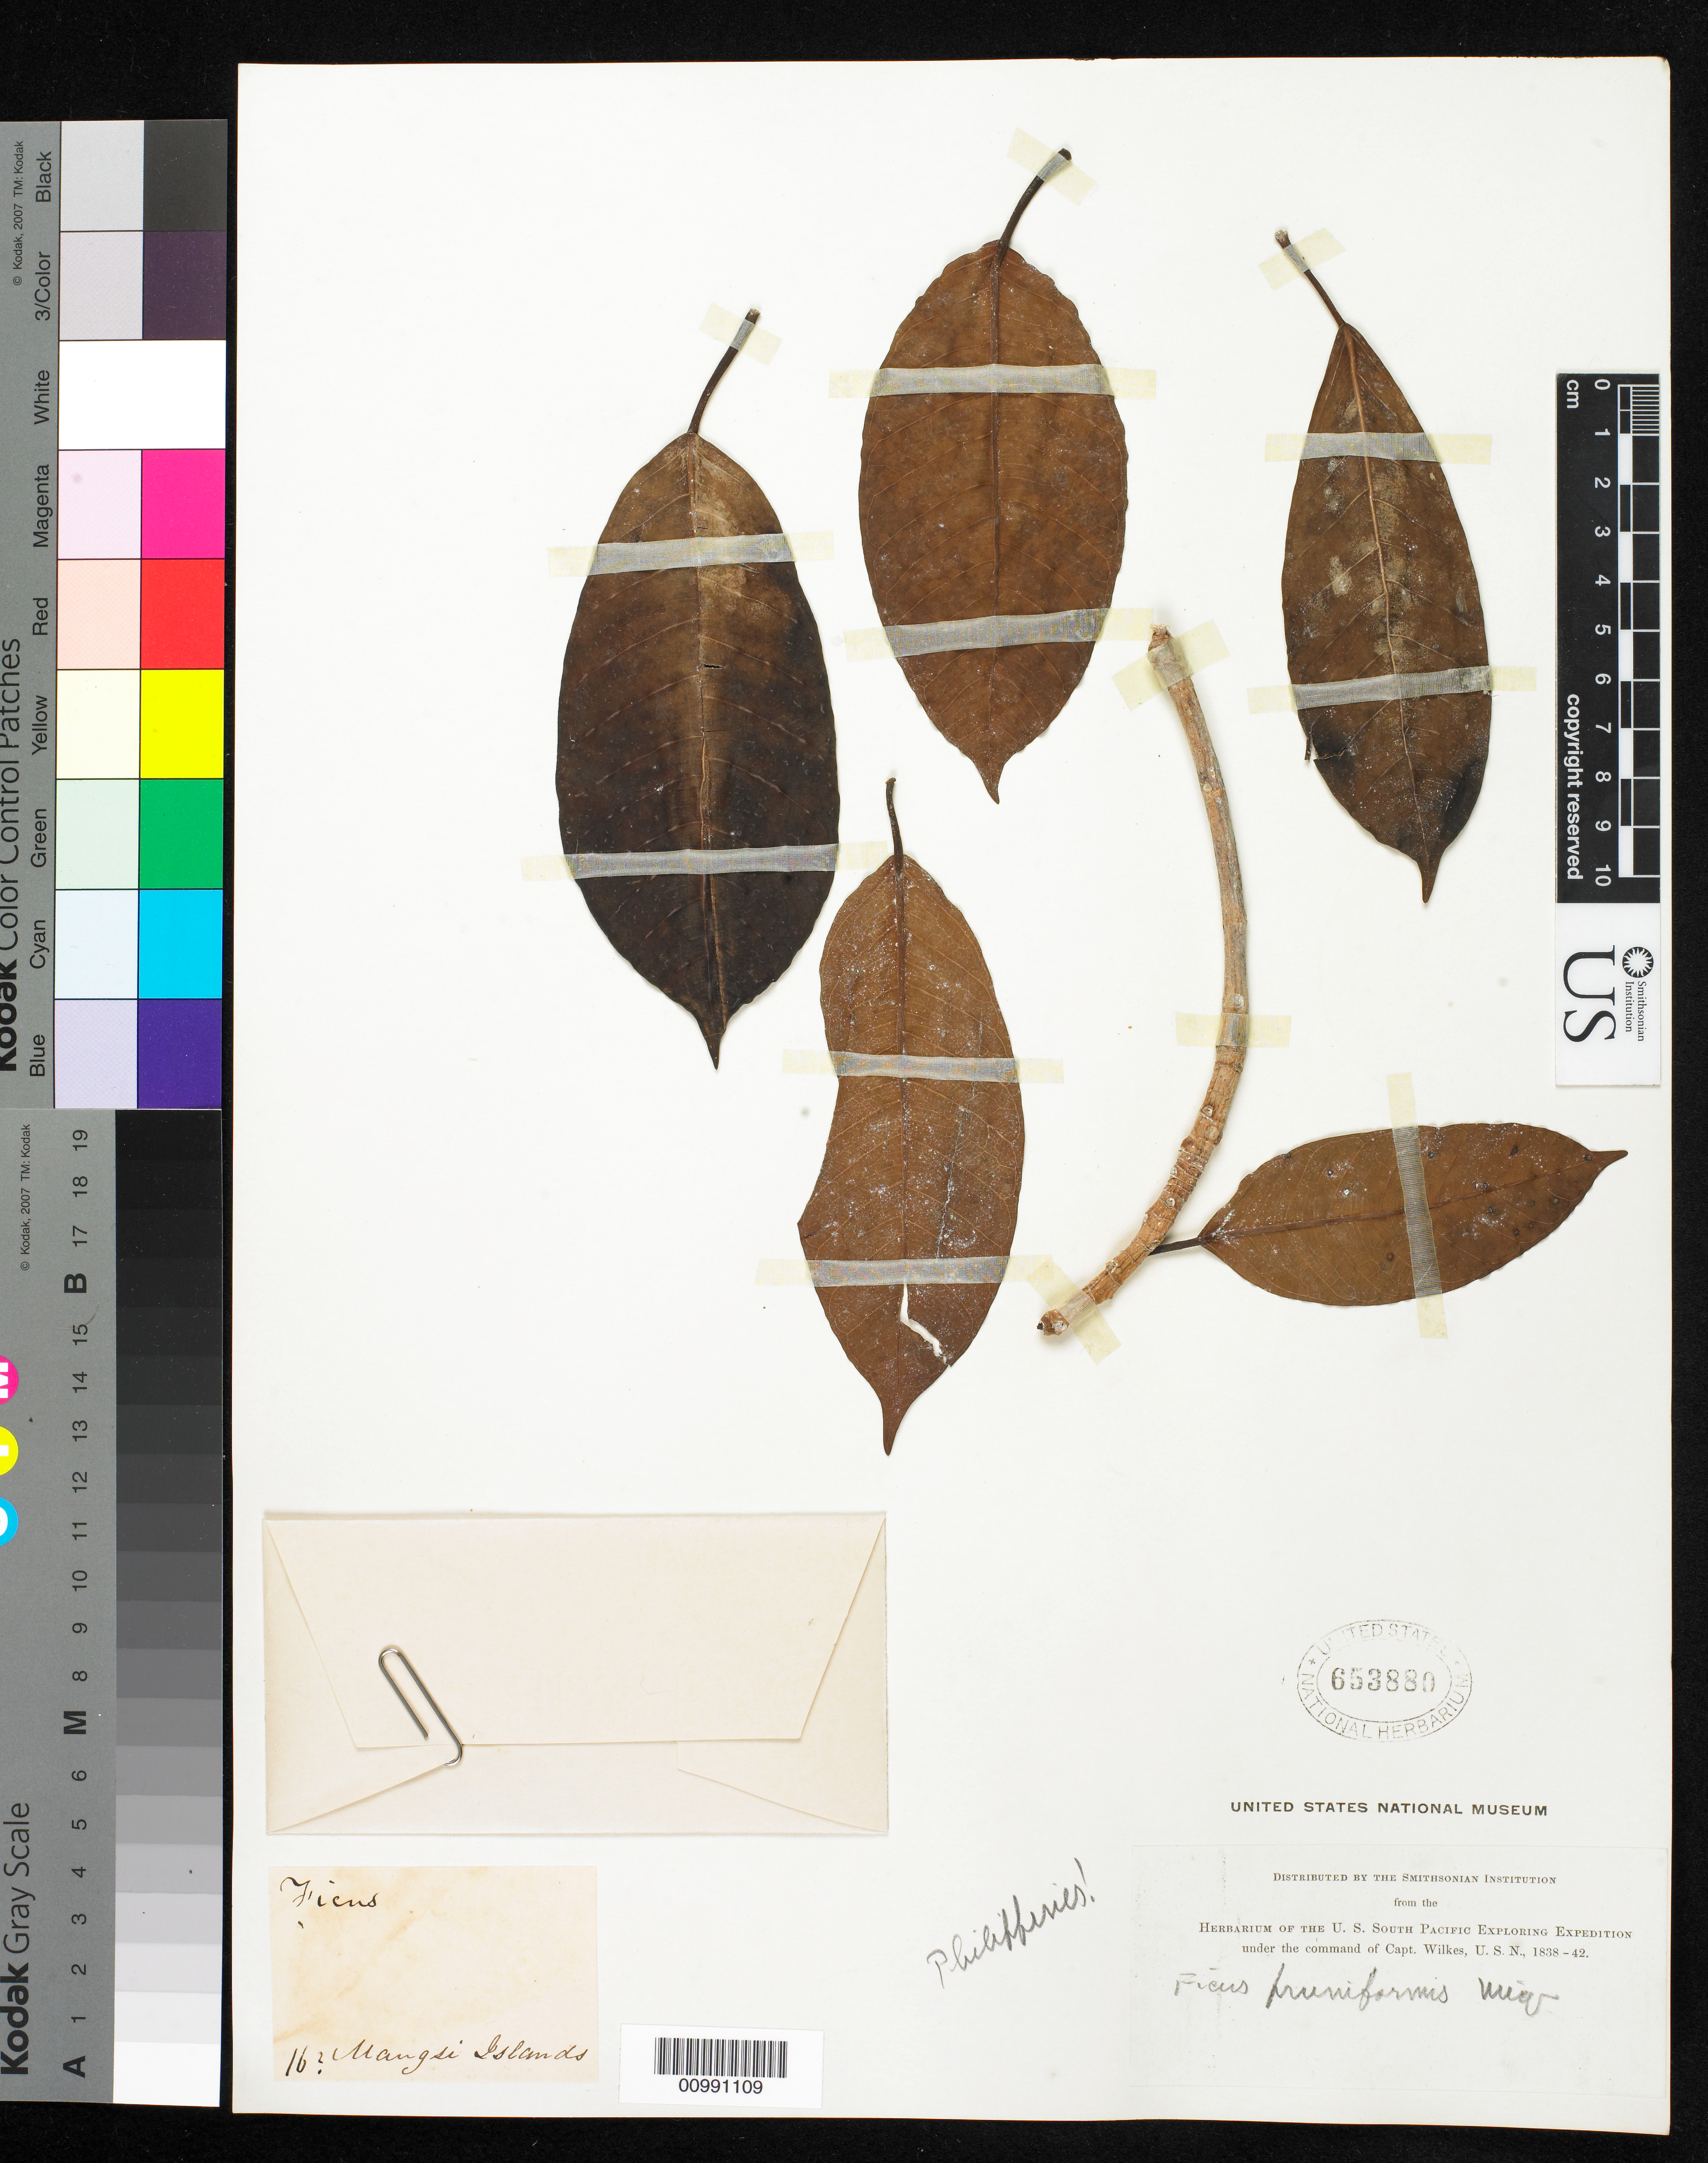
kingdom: Plantae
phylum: Tracheophyta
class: Magnoliopsida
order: Rosales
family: Moraceae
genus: Ficus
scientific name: Ficus pruniformis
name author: Blume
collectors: Wilkes Explor. Exped.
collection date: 1838/1842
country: Philippines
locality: Philippines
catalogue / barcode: US 653880